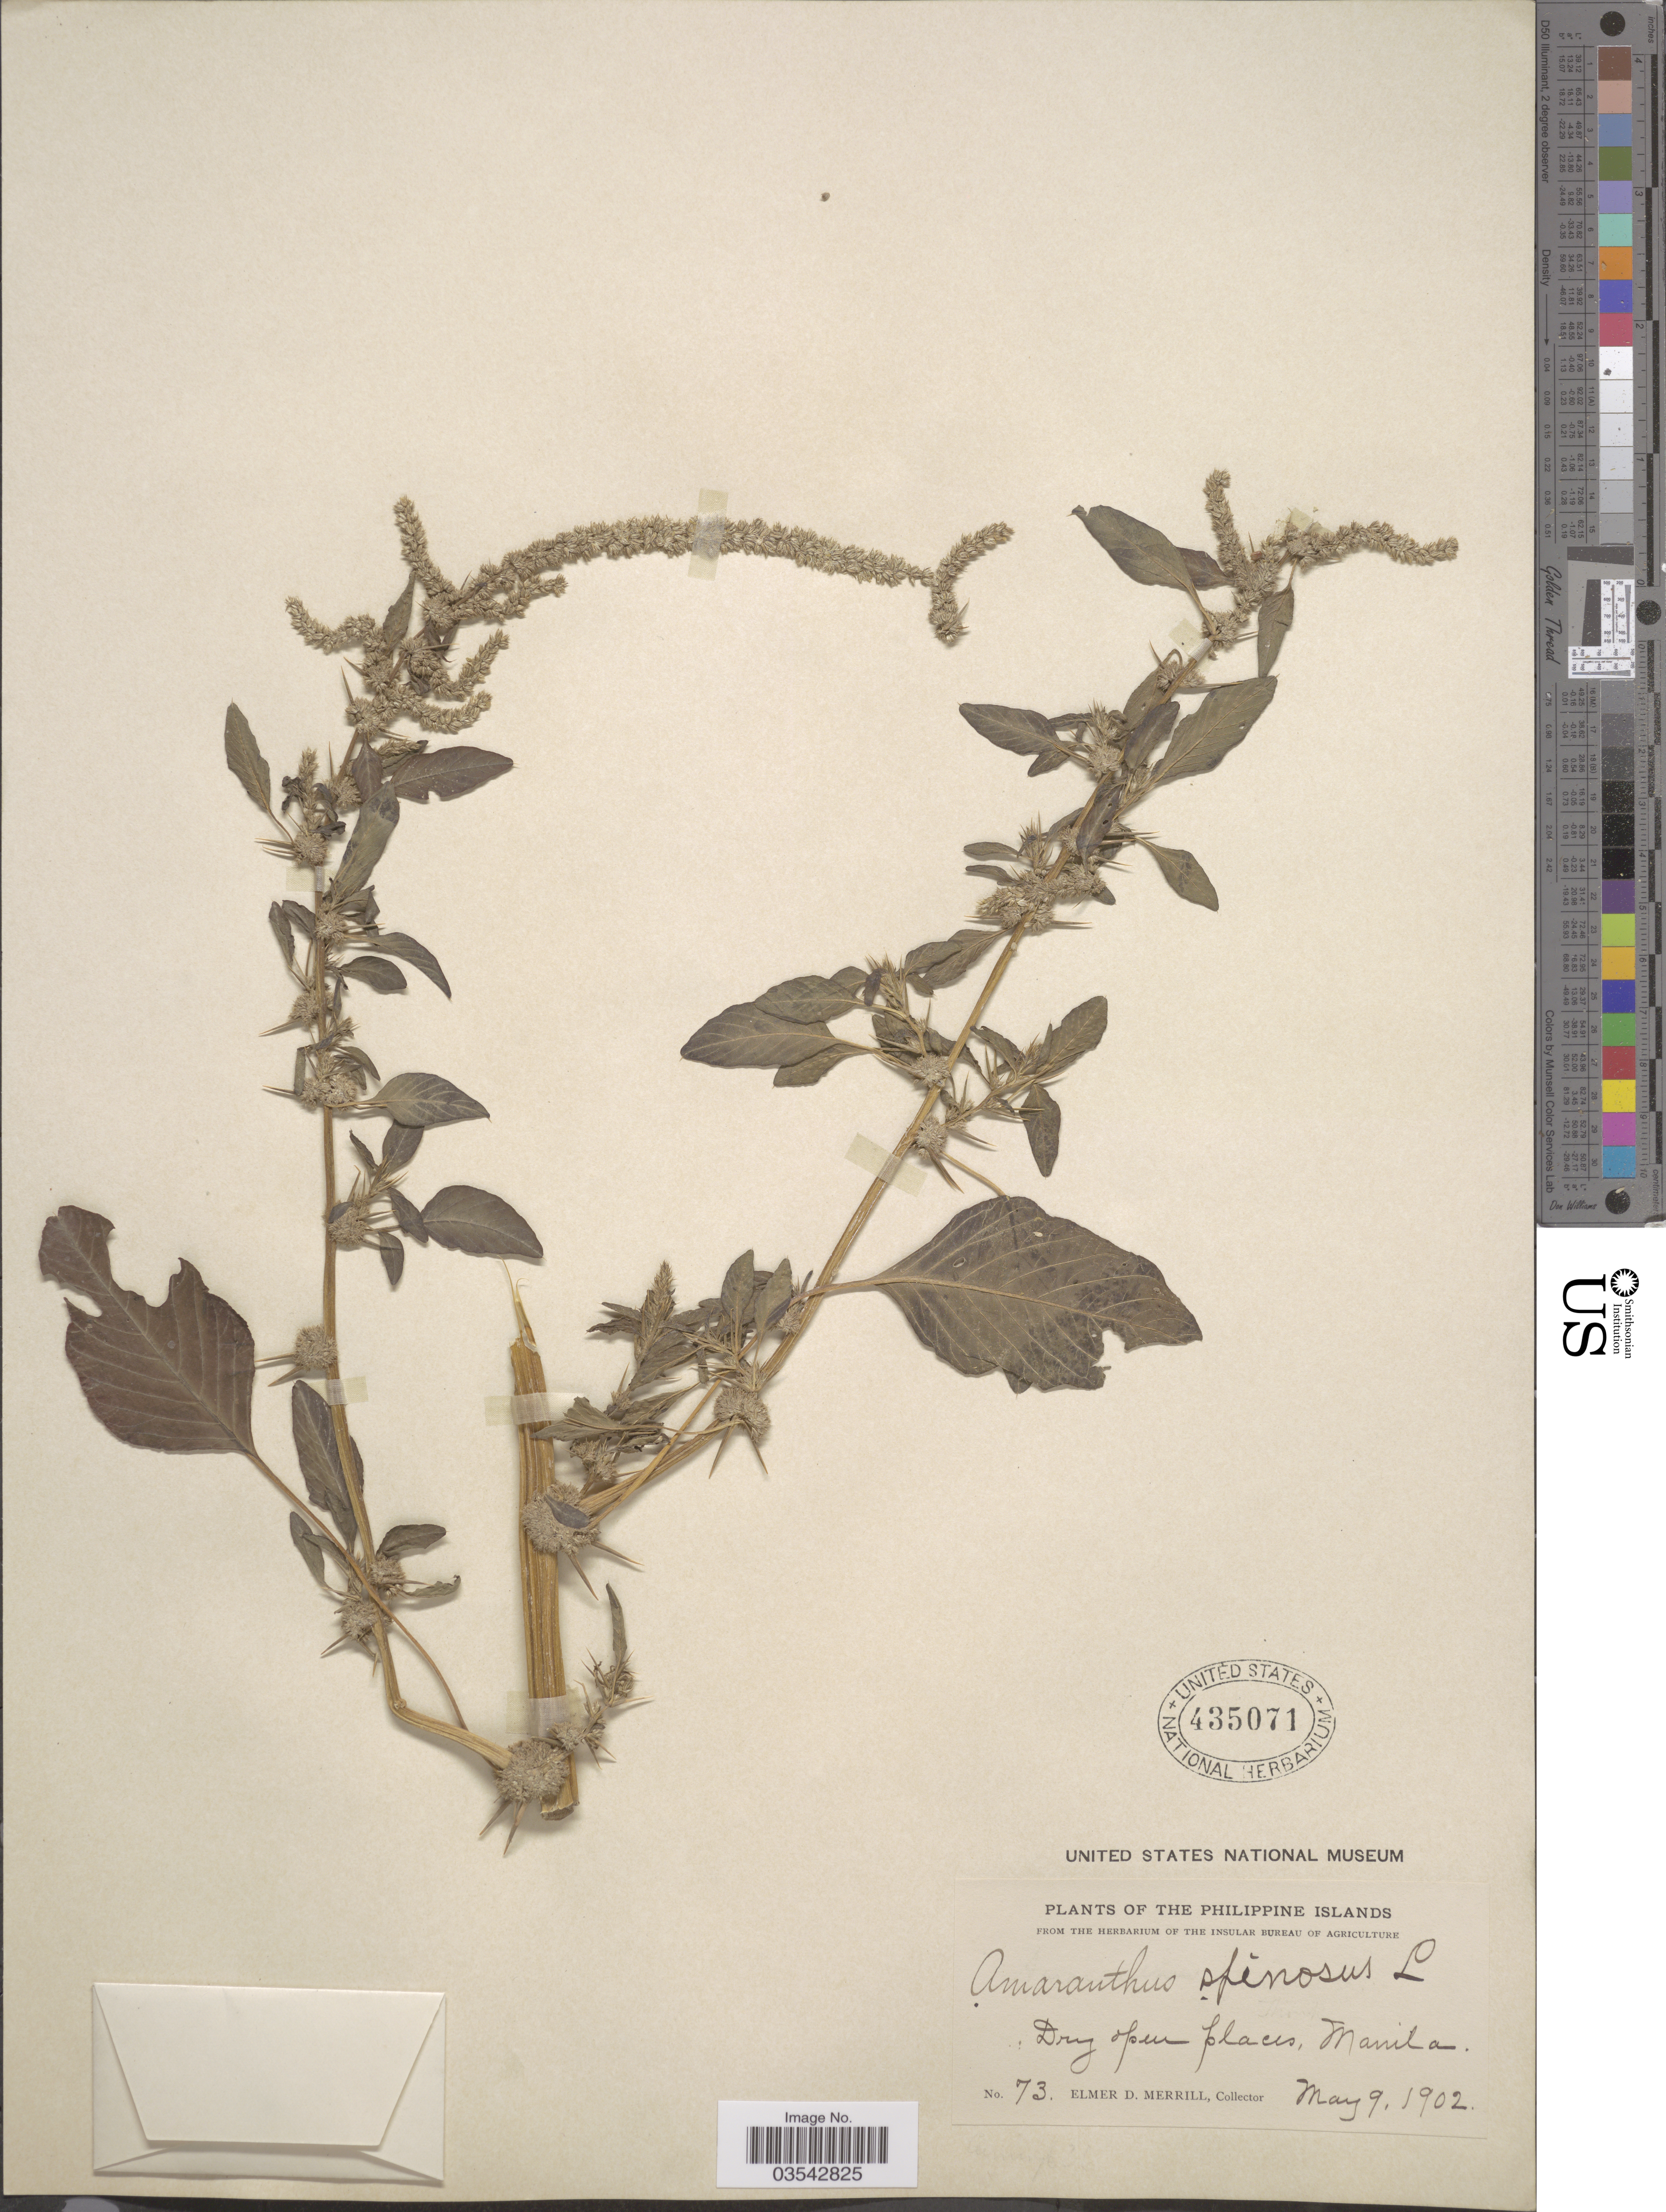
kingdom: Plantae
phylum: Tracheophyta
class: Magnoliopsida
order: Caryophyllales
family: Amaranthaceae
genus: Amaranthus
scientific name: Amaranthus spinosus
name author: L.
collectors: E. D. Merrill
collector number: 73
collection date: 1902-05-09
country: Philippines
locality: Manila.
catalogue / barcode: US 435071